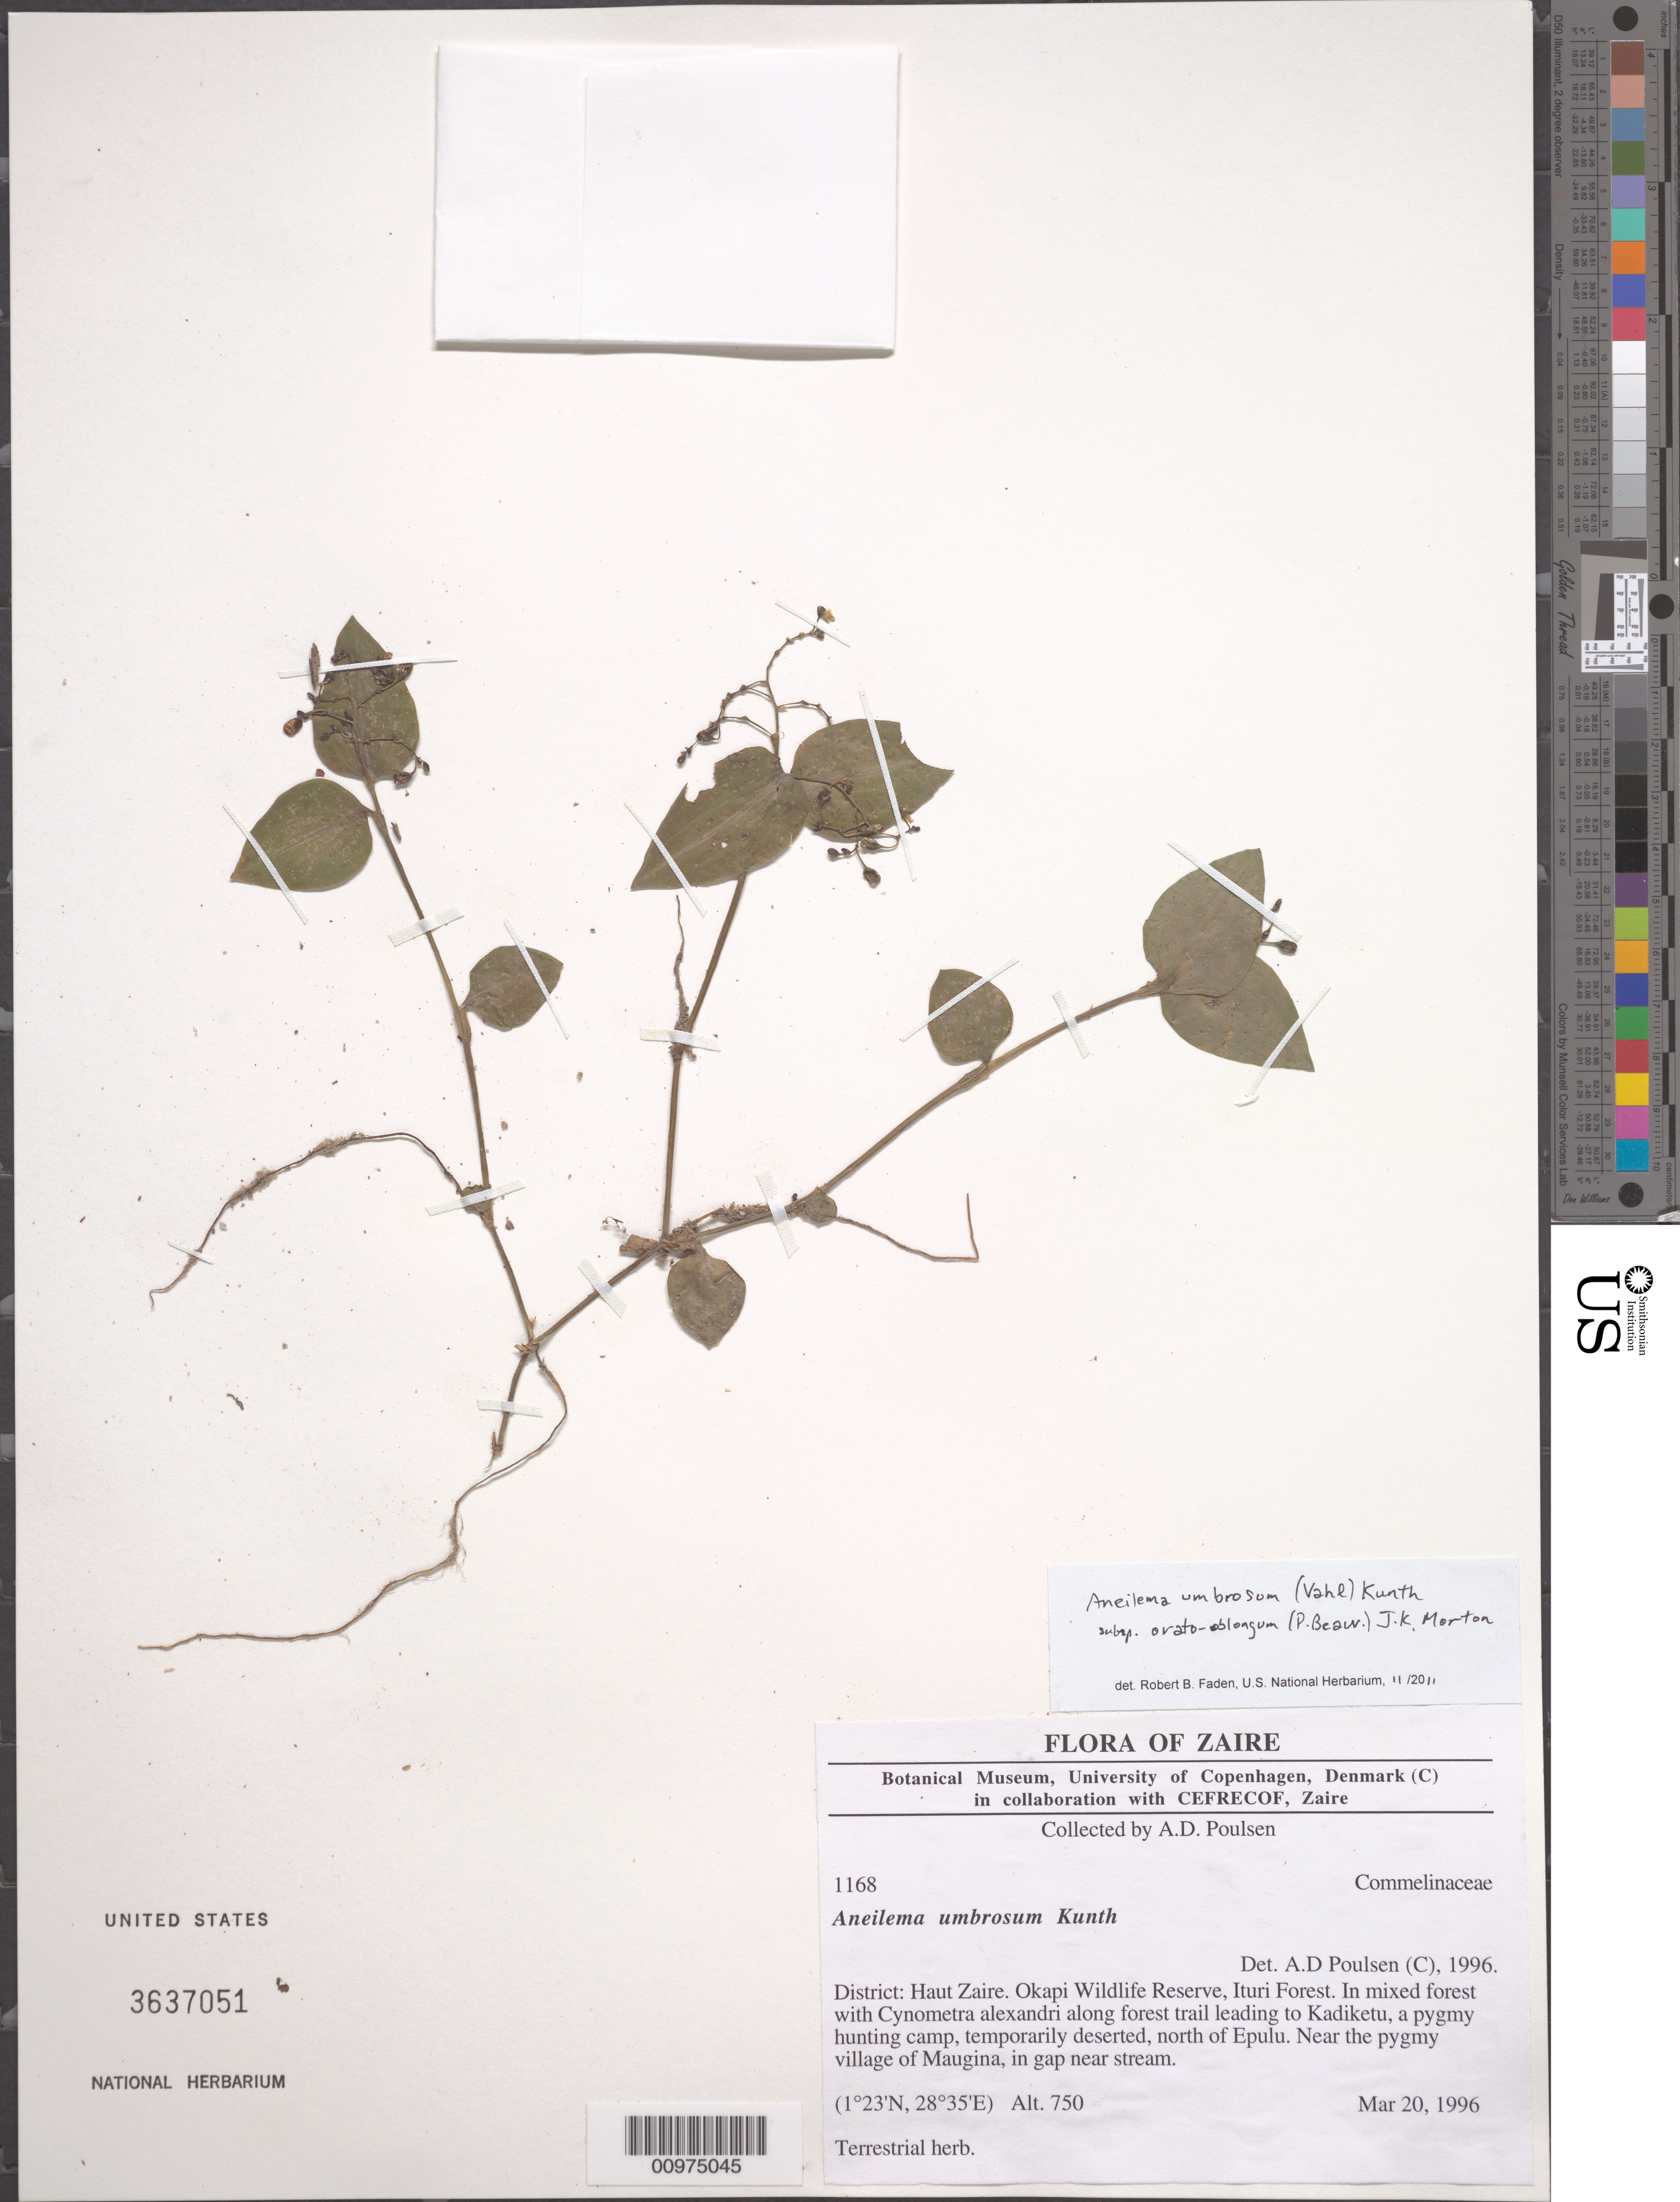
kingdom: Plantae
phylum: Tracheophyta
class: Liliopsida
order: Commelinales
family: Commelinaceae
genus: Aneilema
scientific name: Aneilema umbrosum subsp. ovato-oblongum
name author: (P. Beauv.) J.K. Morton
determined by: Faden, Robert B., (US), Smithsonian Institution - National Museum of Natural History (UNITED STATES)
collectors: A. Poulsen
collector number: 1168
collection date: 1996-03-20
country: Congo, Democratic Republic of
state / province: Nord-Kivu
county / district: Ituri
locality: Okapi Wildlife Reserve, Ituri Forest. In mixed forest with Cynometra alesxandri along forest trail leading to Kadiketu, a pygmy hunting camp, temporarily deserted, north of Epulu. Near the pygmy village of Maugina, in gap near stream.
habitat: in gap near stream.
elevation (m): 750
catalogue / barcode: US 3637051